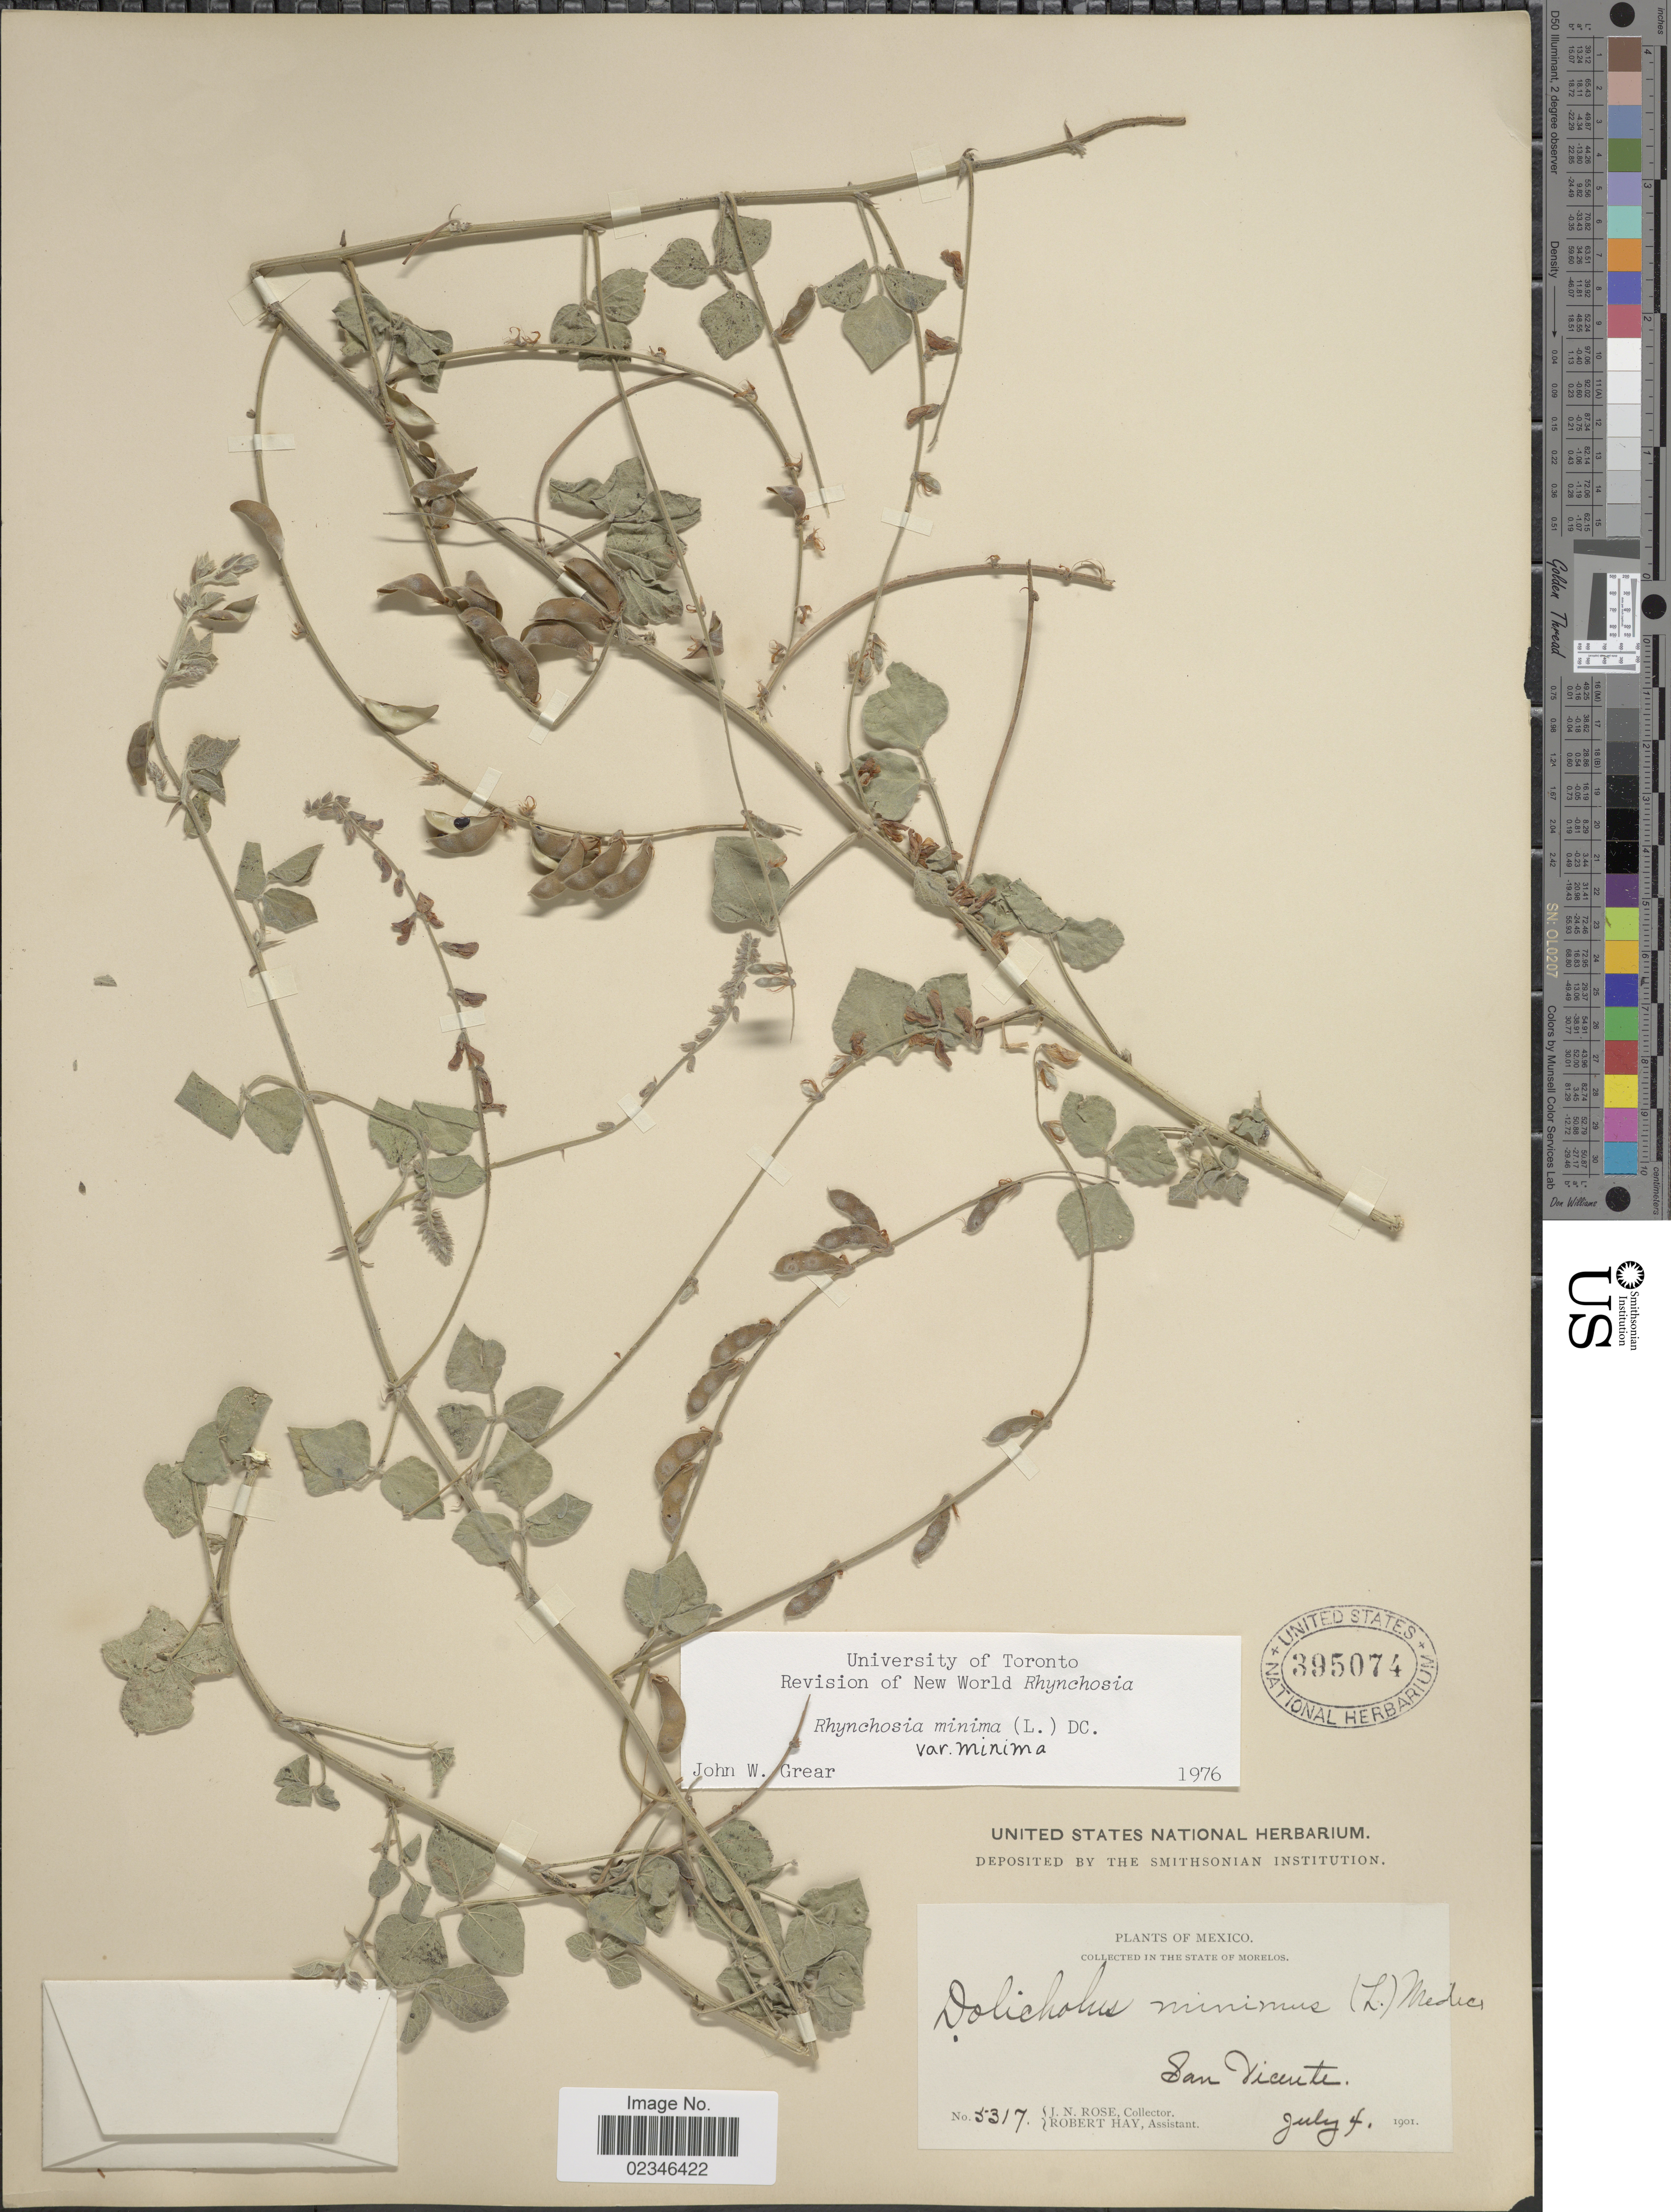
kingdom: Plantae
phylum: Tracheophyta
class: Magnoliopsida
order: Fabales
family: Fabaceae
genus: Rhynchosia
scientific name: Rhynchosia minima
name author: (L.) DC.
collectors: J. N. Rose & R. Hay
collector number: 5317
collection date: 1901-07-04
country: Mexico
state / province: Morelos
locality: In the State of Morelos. San Vicente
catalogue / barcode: US 395074